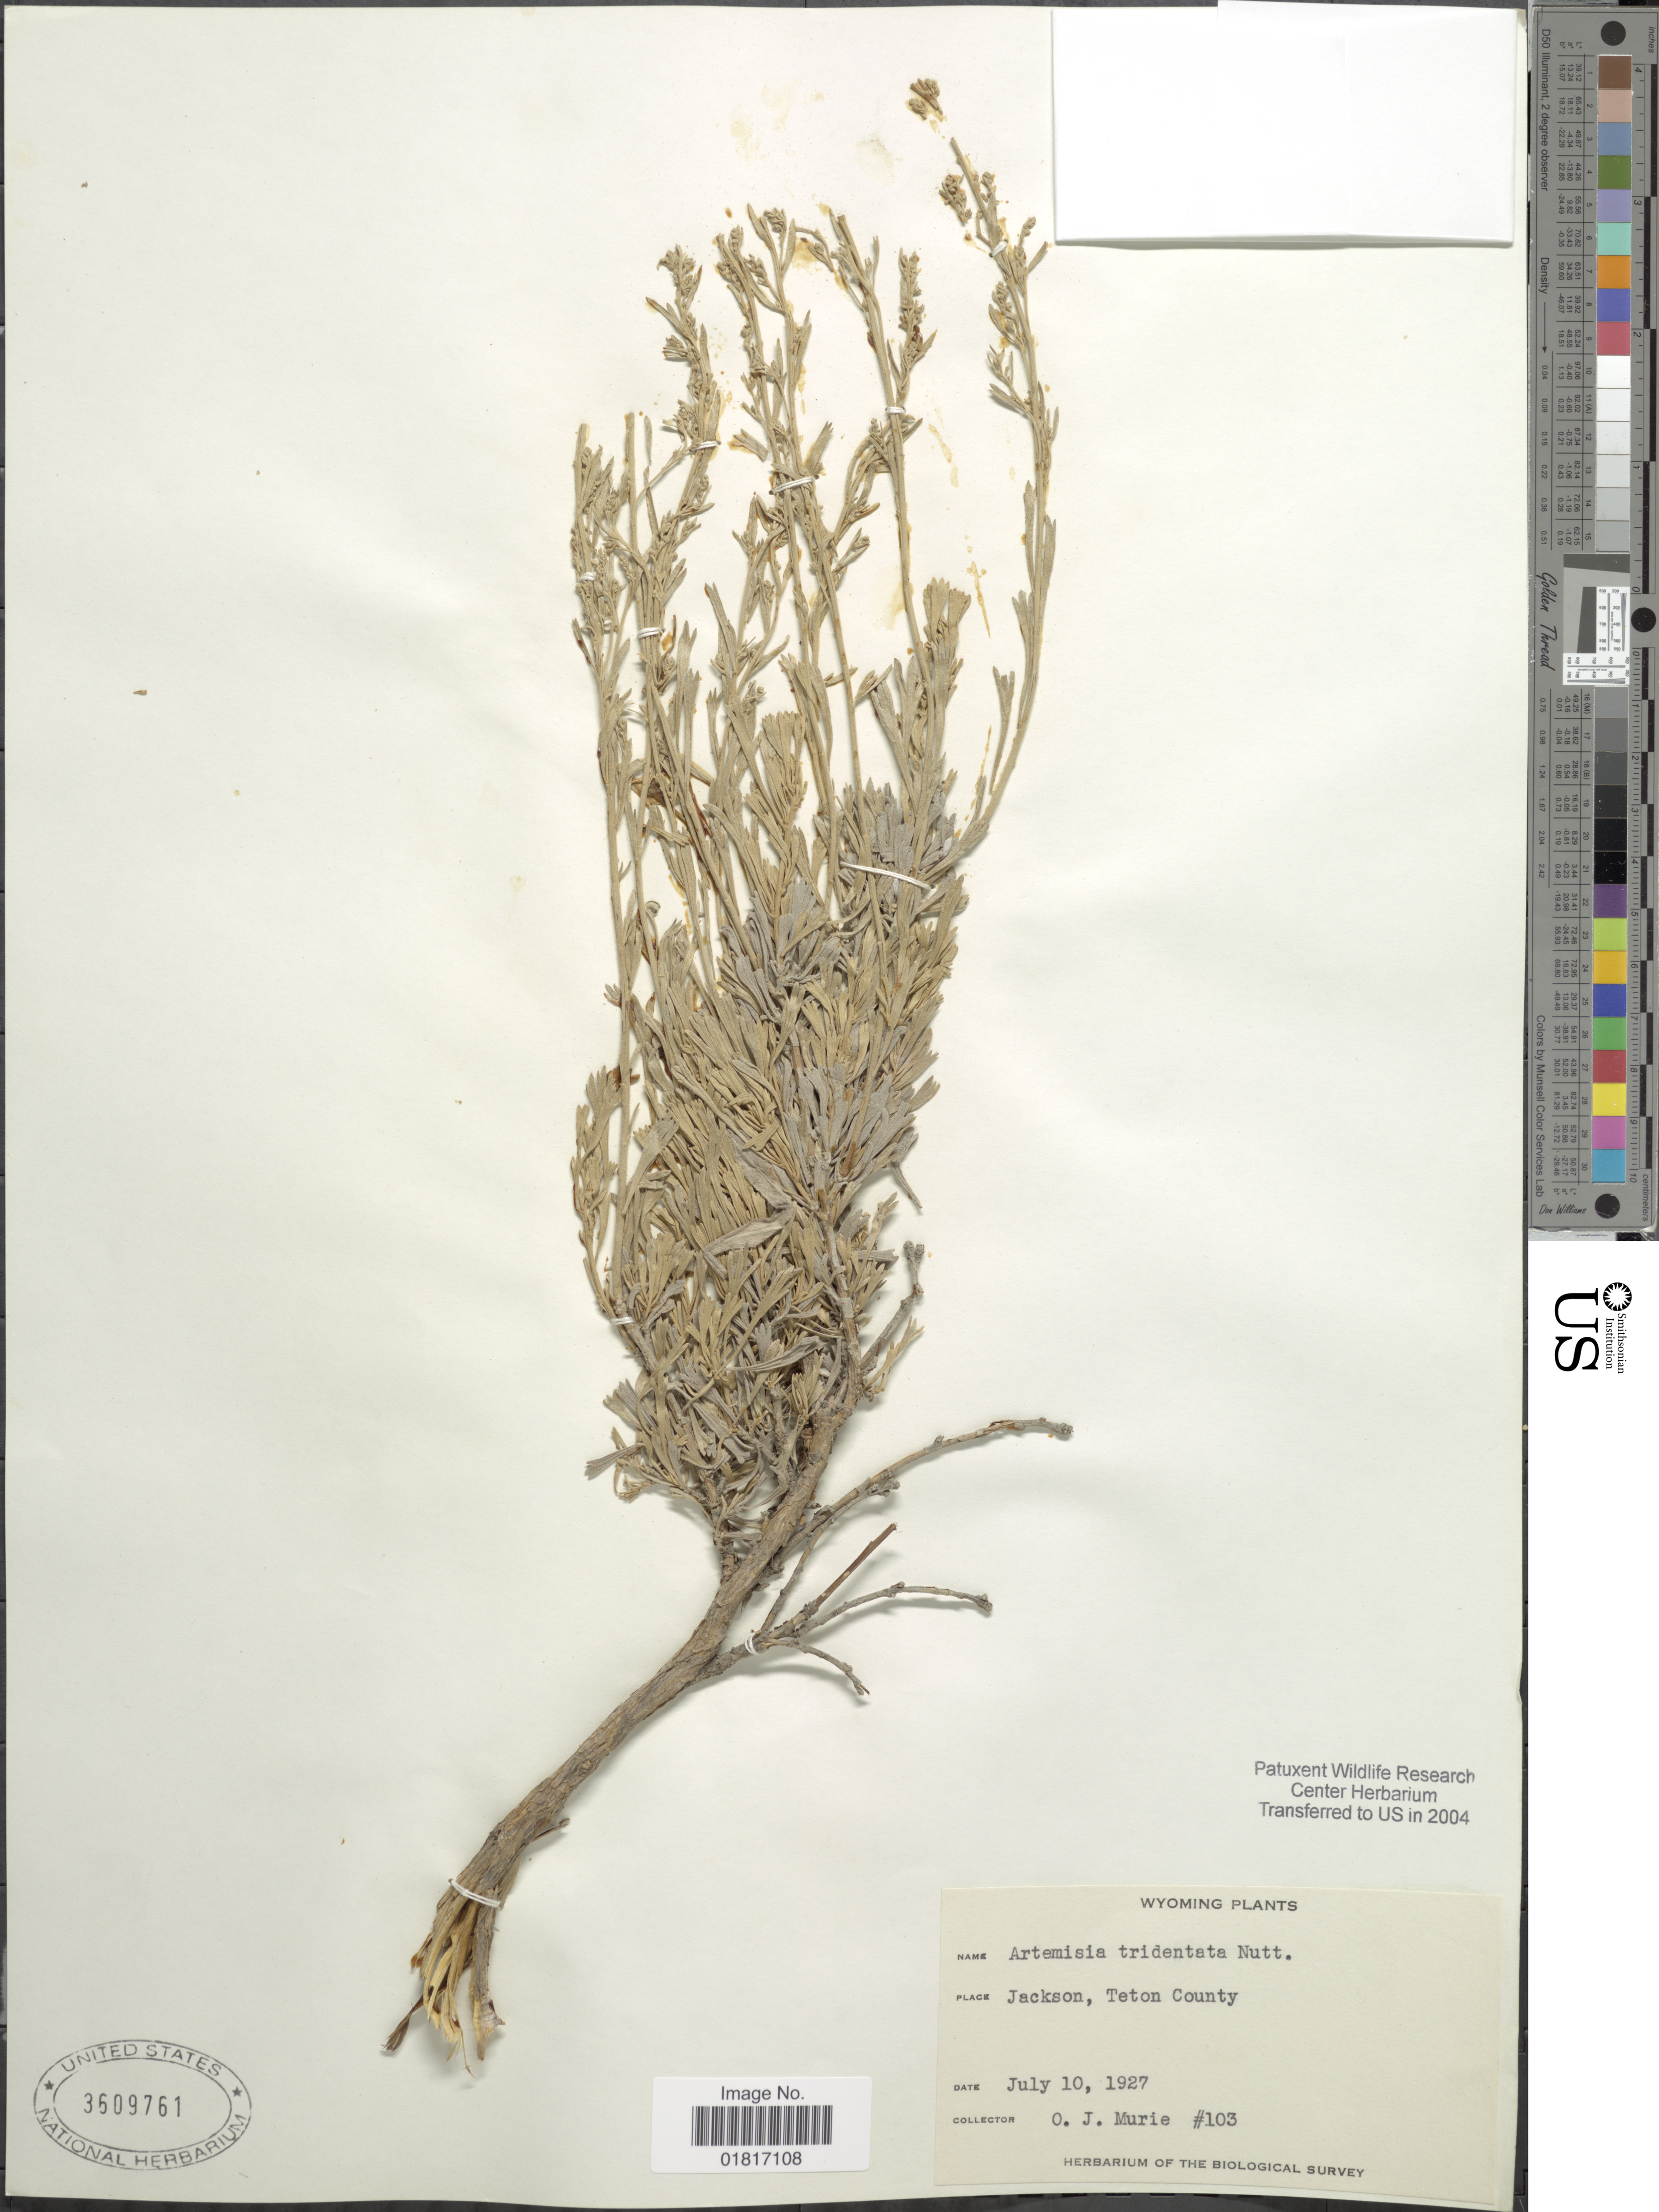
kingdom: Plantae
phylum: Tracheophyta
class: Magnoliopsida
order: Asterales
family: Asteraceae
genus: Artemisia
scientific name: Artemisia tridentata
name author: Nutt.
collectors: O. Murie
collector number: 103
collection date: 1927-07-10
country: United States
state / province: Wyoming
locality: Jackson, Teton County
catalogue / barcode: US 3609761